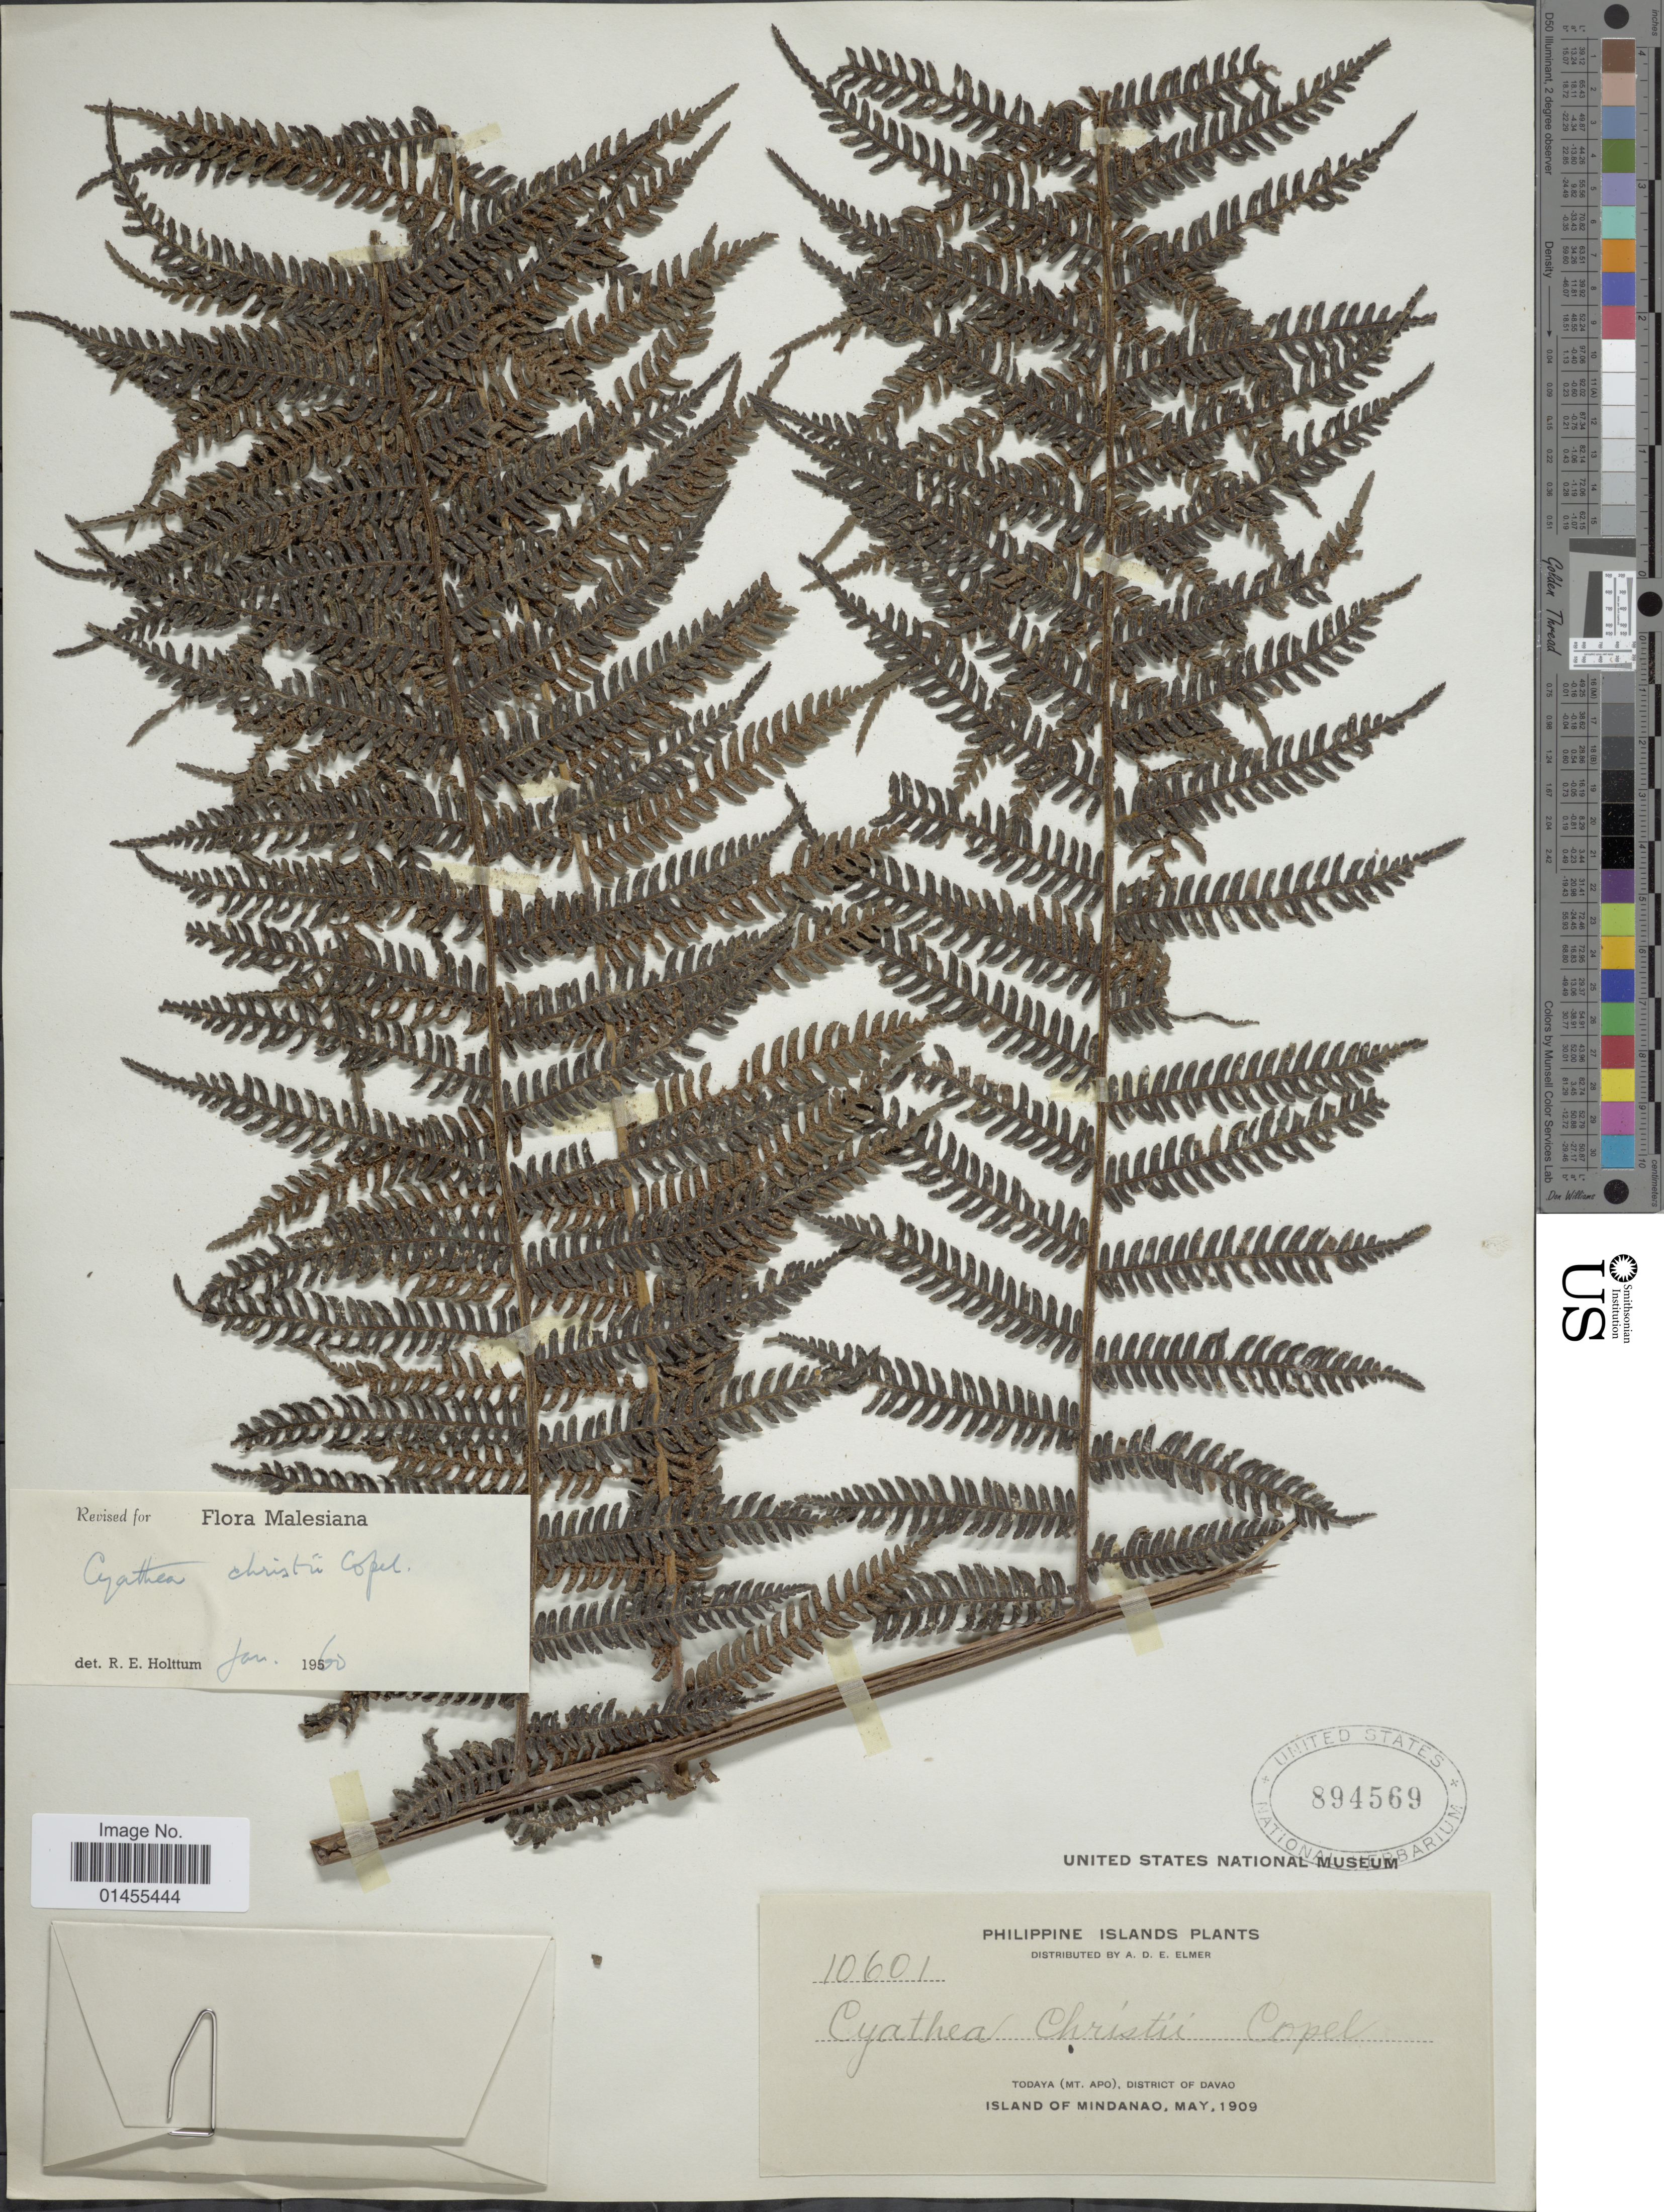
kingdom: Plantae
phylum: Tracheophyta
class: Polypodiopsida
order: Cyatheales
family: Cyatheaceae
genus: Alsophila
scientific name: Alsophila christii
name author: Alderw.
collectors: A. D. E. Elmer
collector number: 10601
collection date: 1909-05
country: Philippines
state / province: Davao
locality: Todaya (Mt. Apo), district of Davao. Island of Mindanao.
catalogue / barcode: US 894569